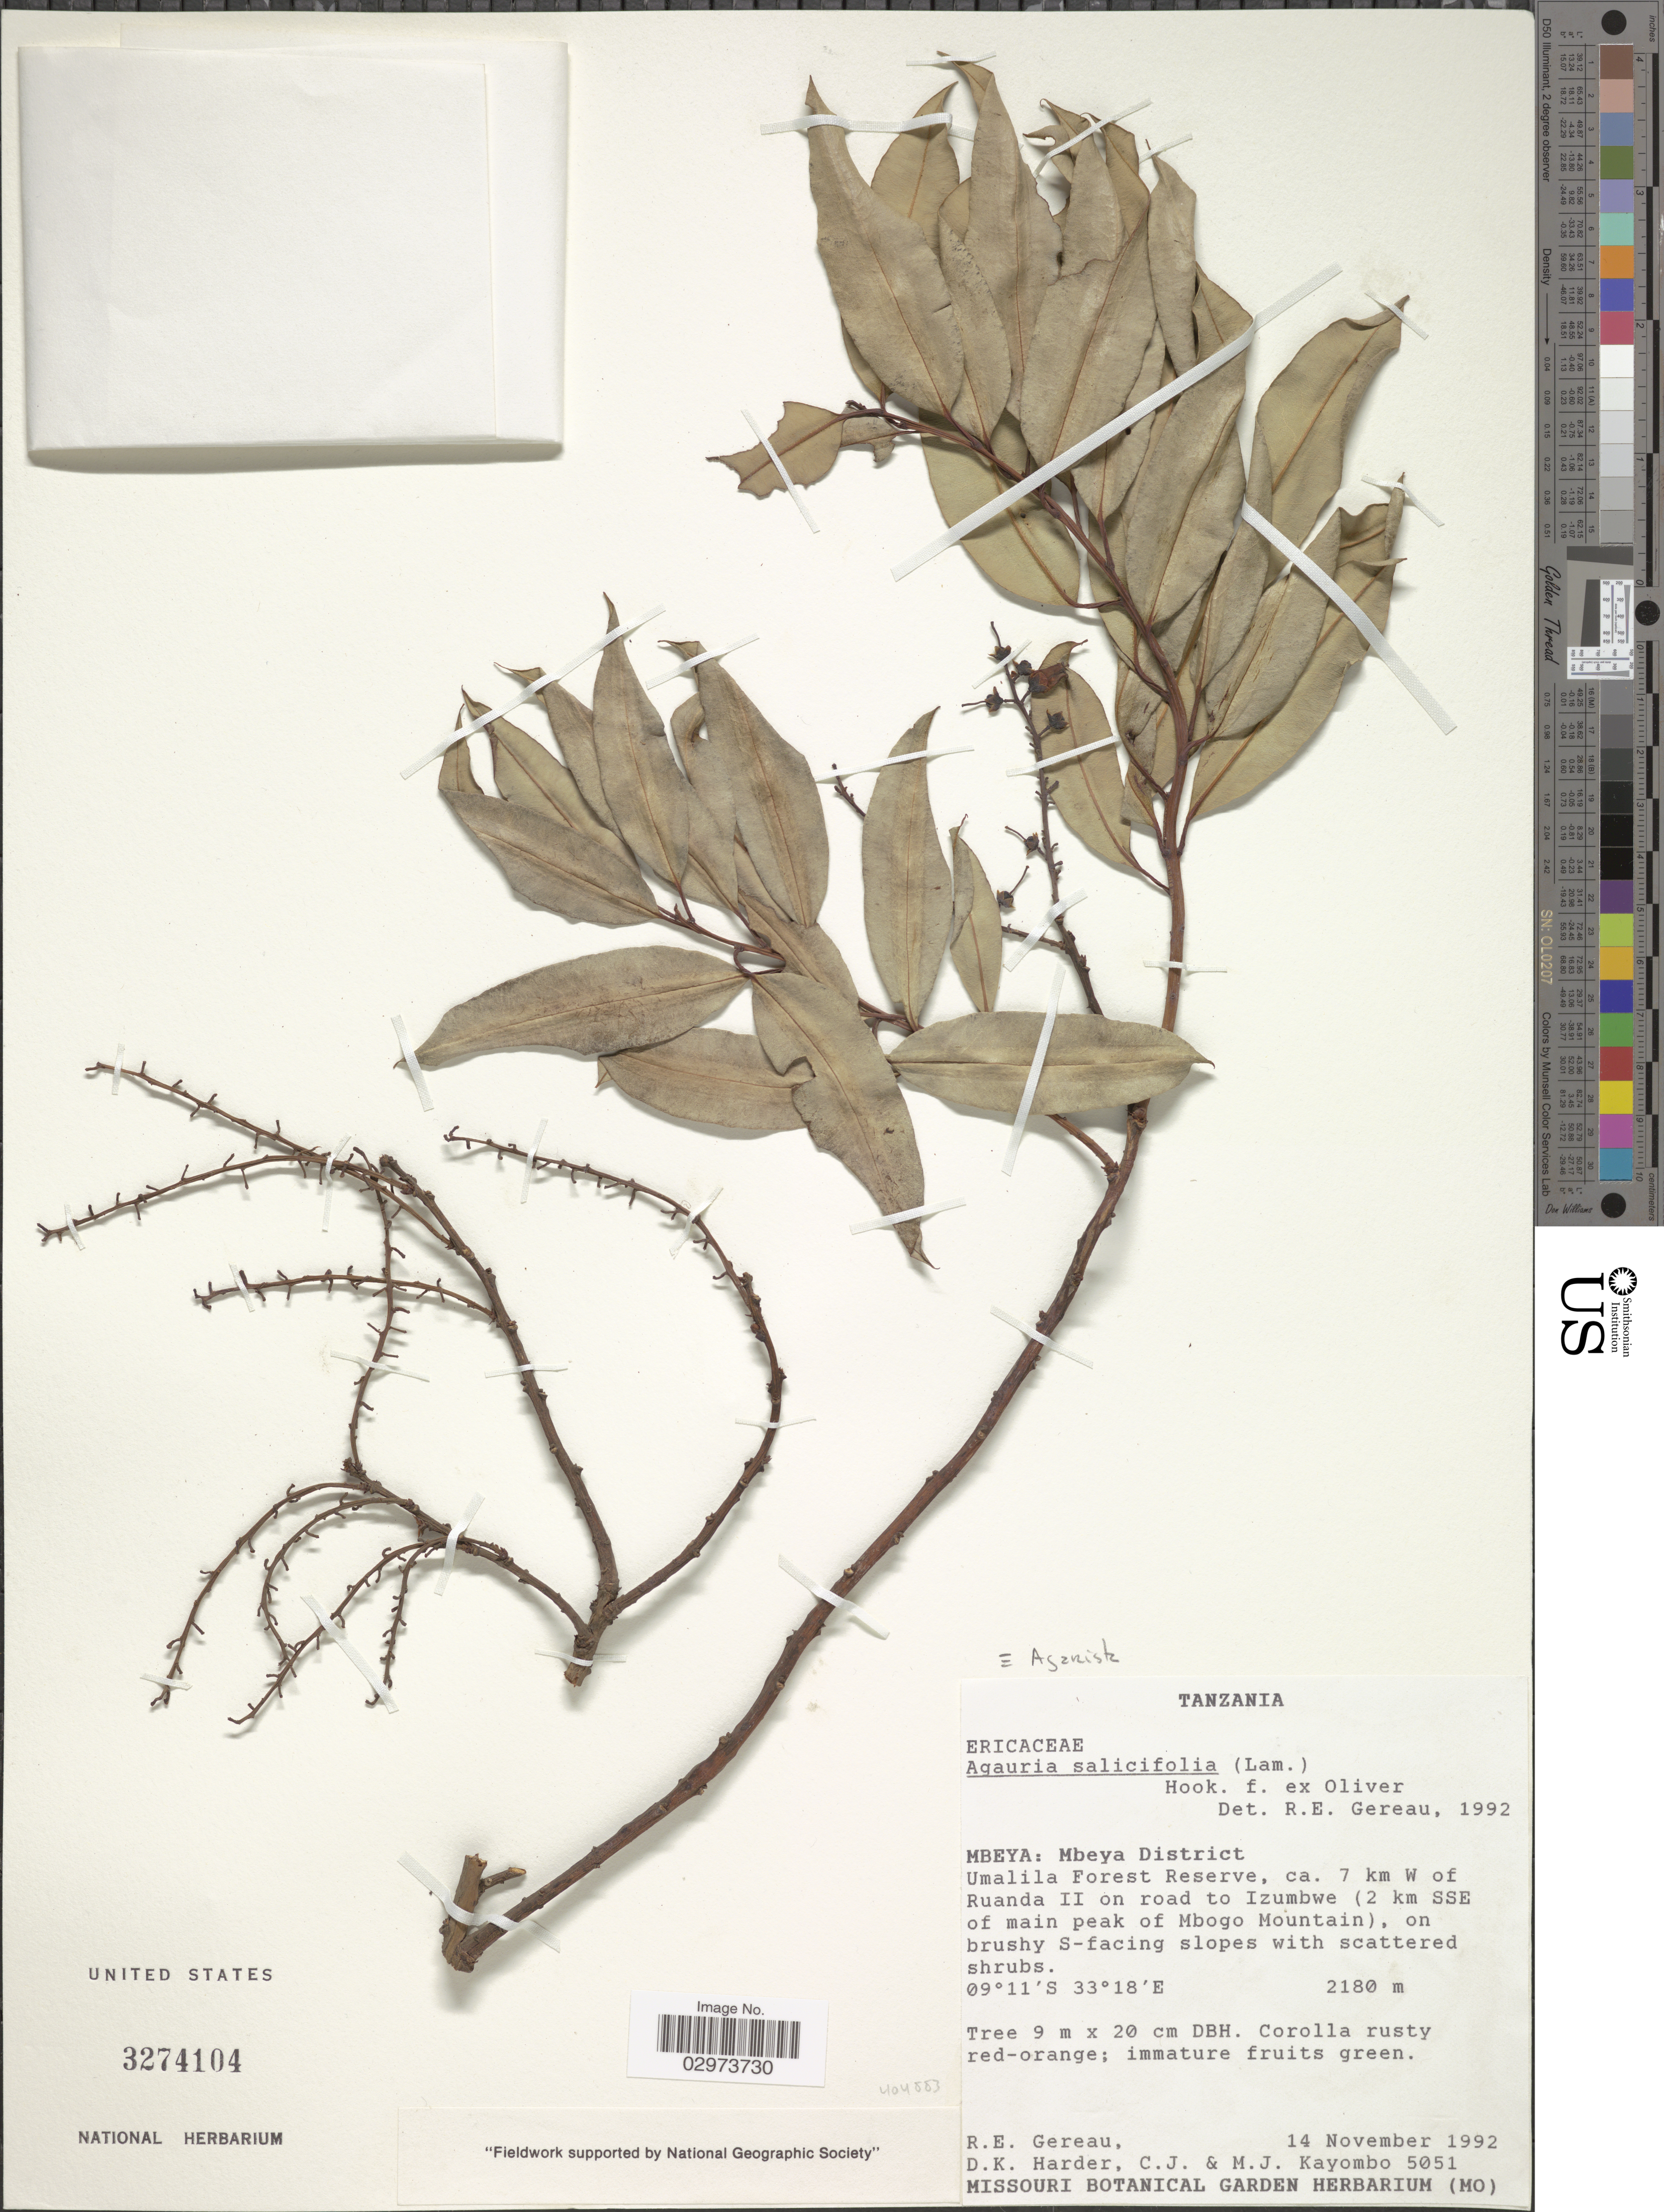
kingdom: Plantae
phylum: Tracheophyta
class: Magnoliopsida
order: Ericales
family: Ericaceae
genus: Agarista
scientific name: Agarista salicifolia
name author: (Lam.) G. Don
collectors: R. Gereau, D. Harder, C. Kayombo & M. Kayombo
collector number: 5051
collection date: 1992-11-14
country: Tanzania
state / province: Mbeya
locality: Mbeya District. Umalila Forest Reserve, ca. 7 km W of Ruanda II on road to Izumbwe (2 km SSE of main peak of Mbogo Mountain).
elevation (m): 2180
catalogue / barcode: US 3274104